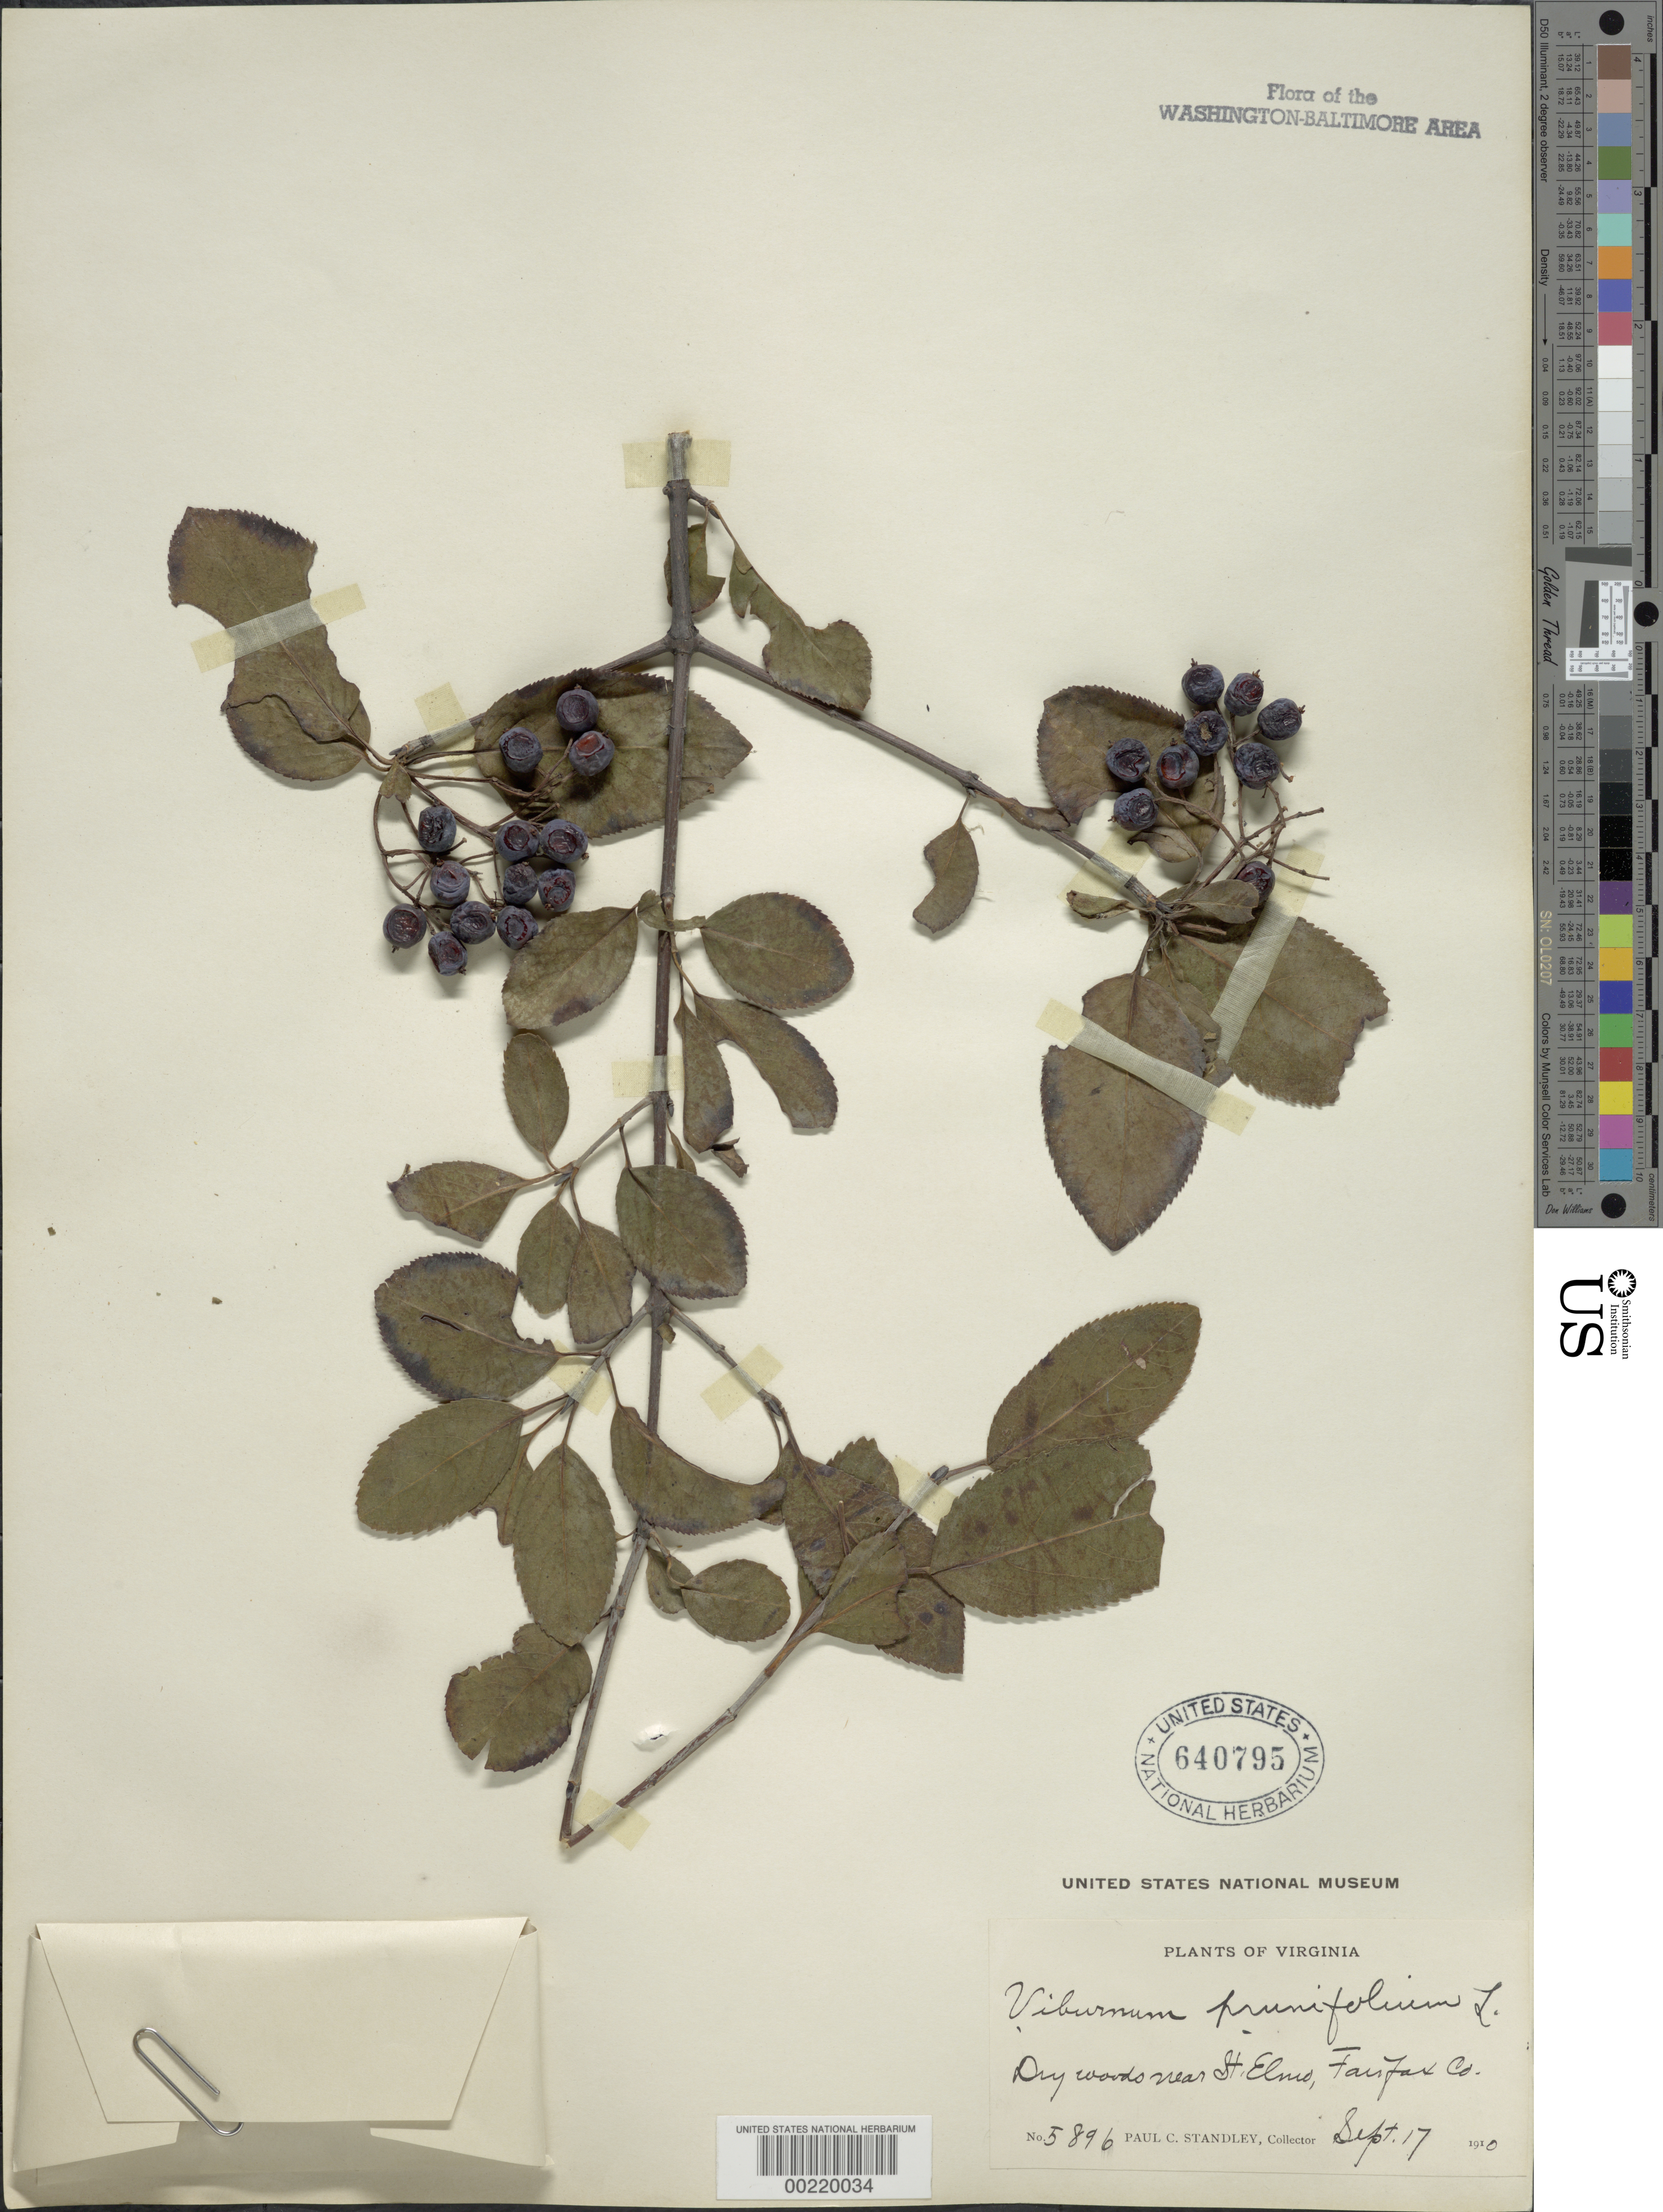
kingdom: Plantae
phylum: Tracheophyta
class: Magnoliopsida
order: Dipsacales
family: Viburnaceae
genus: Viburnum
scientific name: Viburnum prunifolium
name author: L.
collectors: P. C. Standley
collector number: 5896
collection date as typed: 17 Sep 1910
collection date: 1910-09-17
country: United States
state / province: Virginia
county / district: Fairfax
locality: Near St Elmo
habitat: Dry woods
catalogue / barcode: US 640795